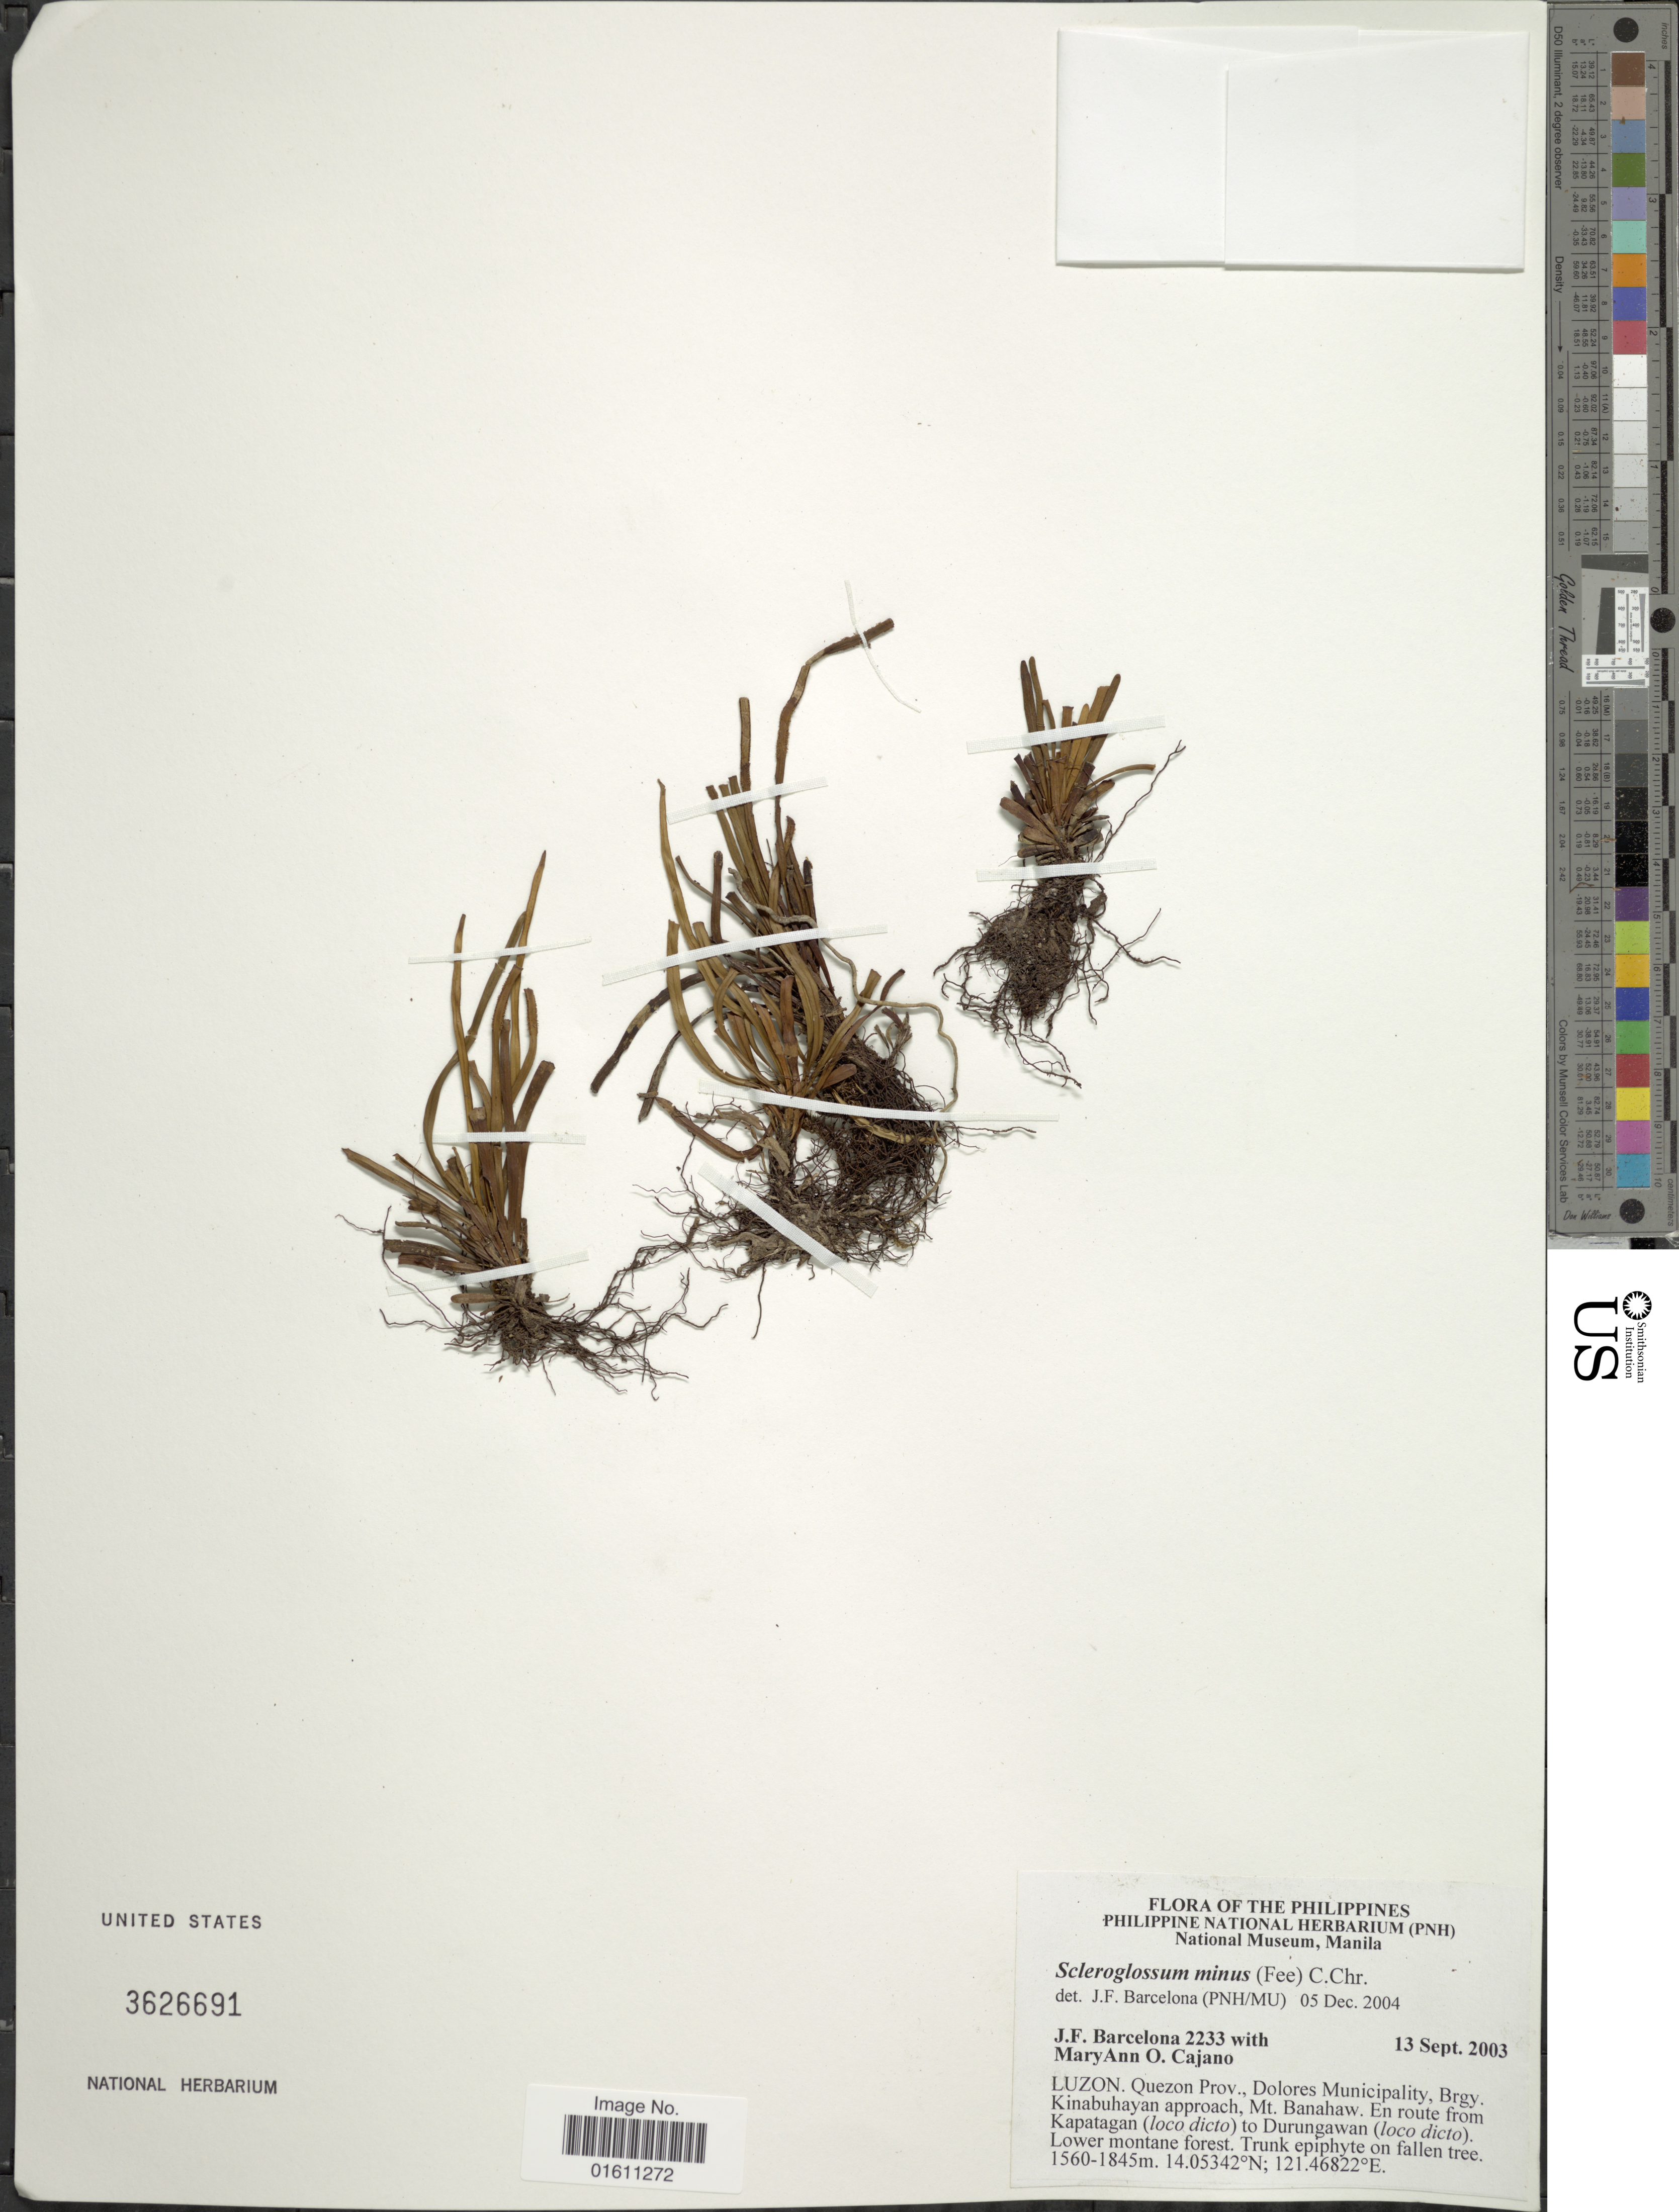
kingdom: Plantae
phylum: Tracheophyta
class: Polypodiopsida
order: Polypodiales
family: Polypodiaceae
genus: Scleroglossum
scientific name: Scleroglossum minus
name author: (Fée) C. Chr.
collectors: J. F. Barcelona & M. Cajano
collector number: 2233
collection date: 2003-09-13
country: Philippines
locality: The Philippines, Luzon. Quezon Prov., Dolores Municipality , Brgy Kinabuhayan approach, Mt. Banahaw. En route from Kapatagan (loco dicto) to Durugawan (loco dicto).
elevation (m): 1560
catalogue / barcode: US 3626691